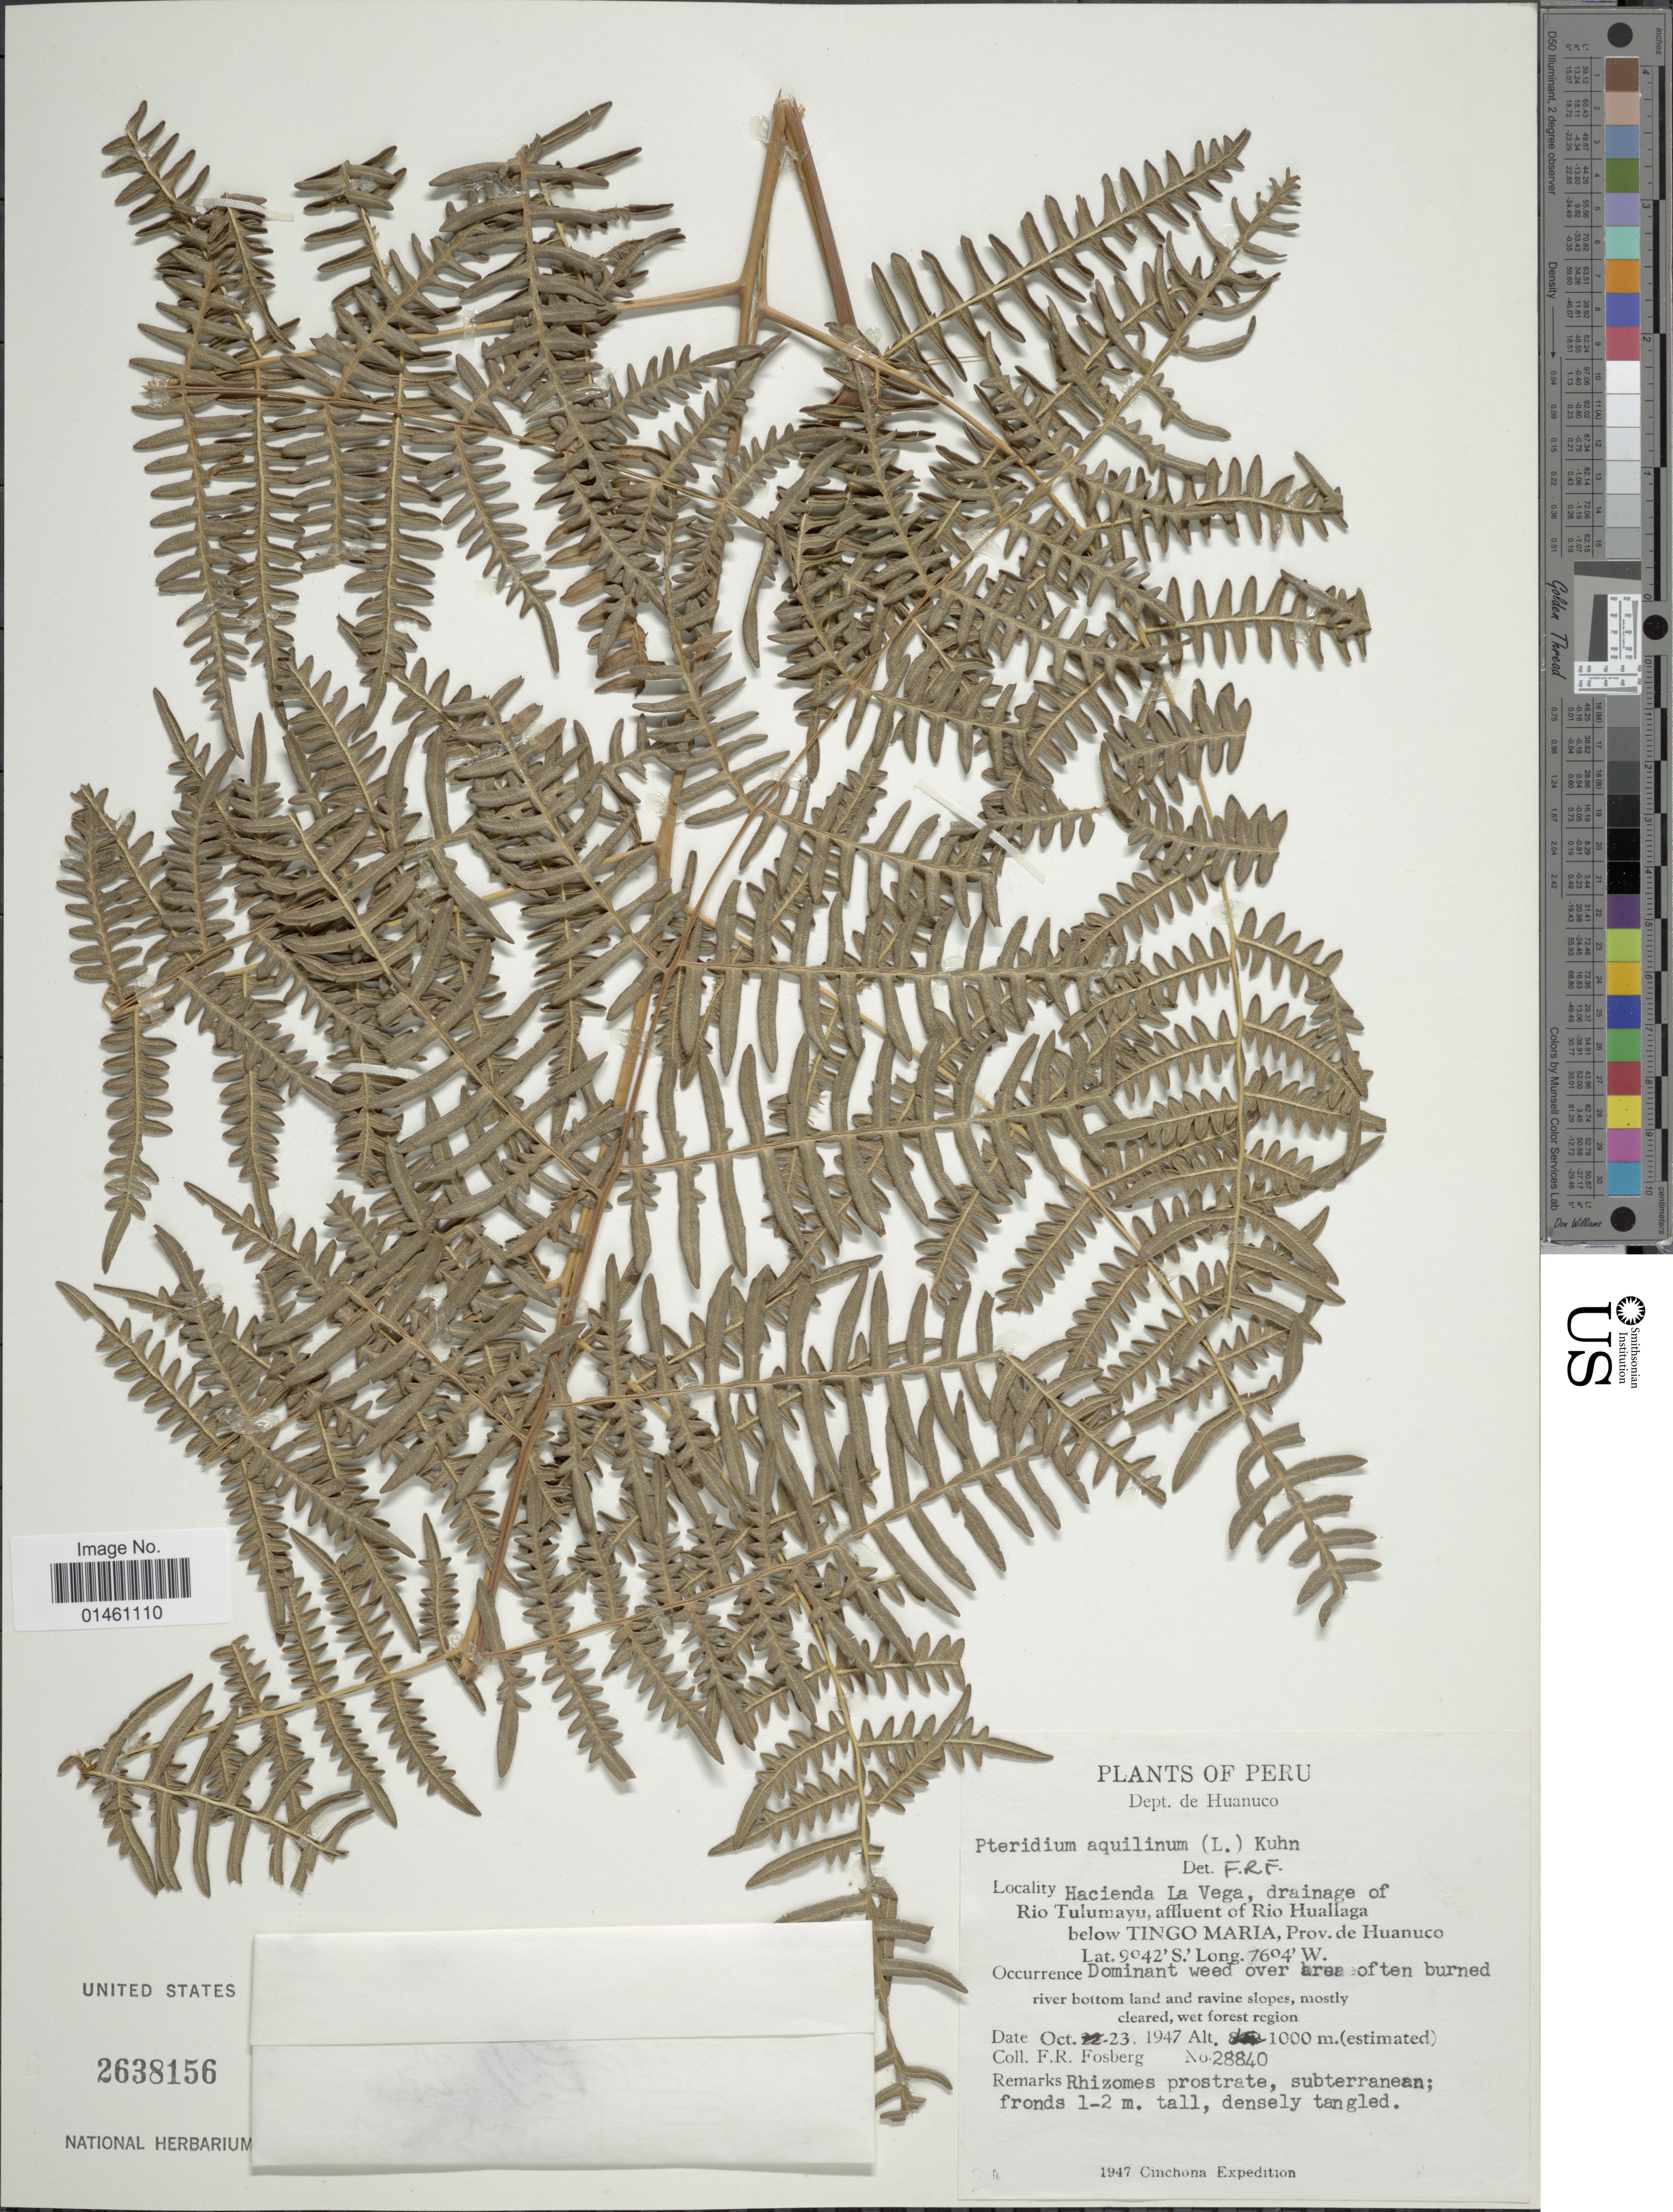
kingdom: Plantae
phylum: Tracheophyta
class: Polypodiopsida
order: Polypodiales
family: Dennstaedtiaceae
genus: Pteridium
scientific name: Pteridium aquilinum var. arachnoideum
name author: (Kaulf.) Herter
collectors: F. R. Fosberg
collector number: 28840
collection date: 1947-10-23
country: Peru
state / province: Huánuco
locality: Hacienda La Vega, drainage of Rio Tulumayu, affluent of Rio Huallaga below Tingo Maria, river bottom land and ravine slopes, mostly cleared, wet forest region.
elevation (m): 1000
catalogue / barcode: US 2638156